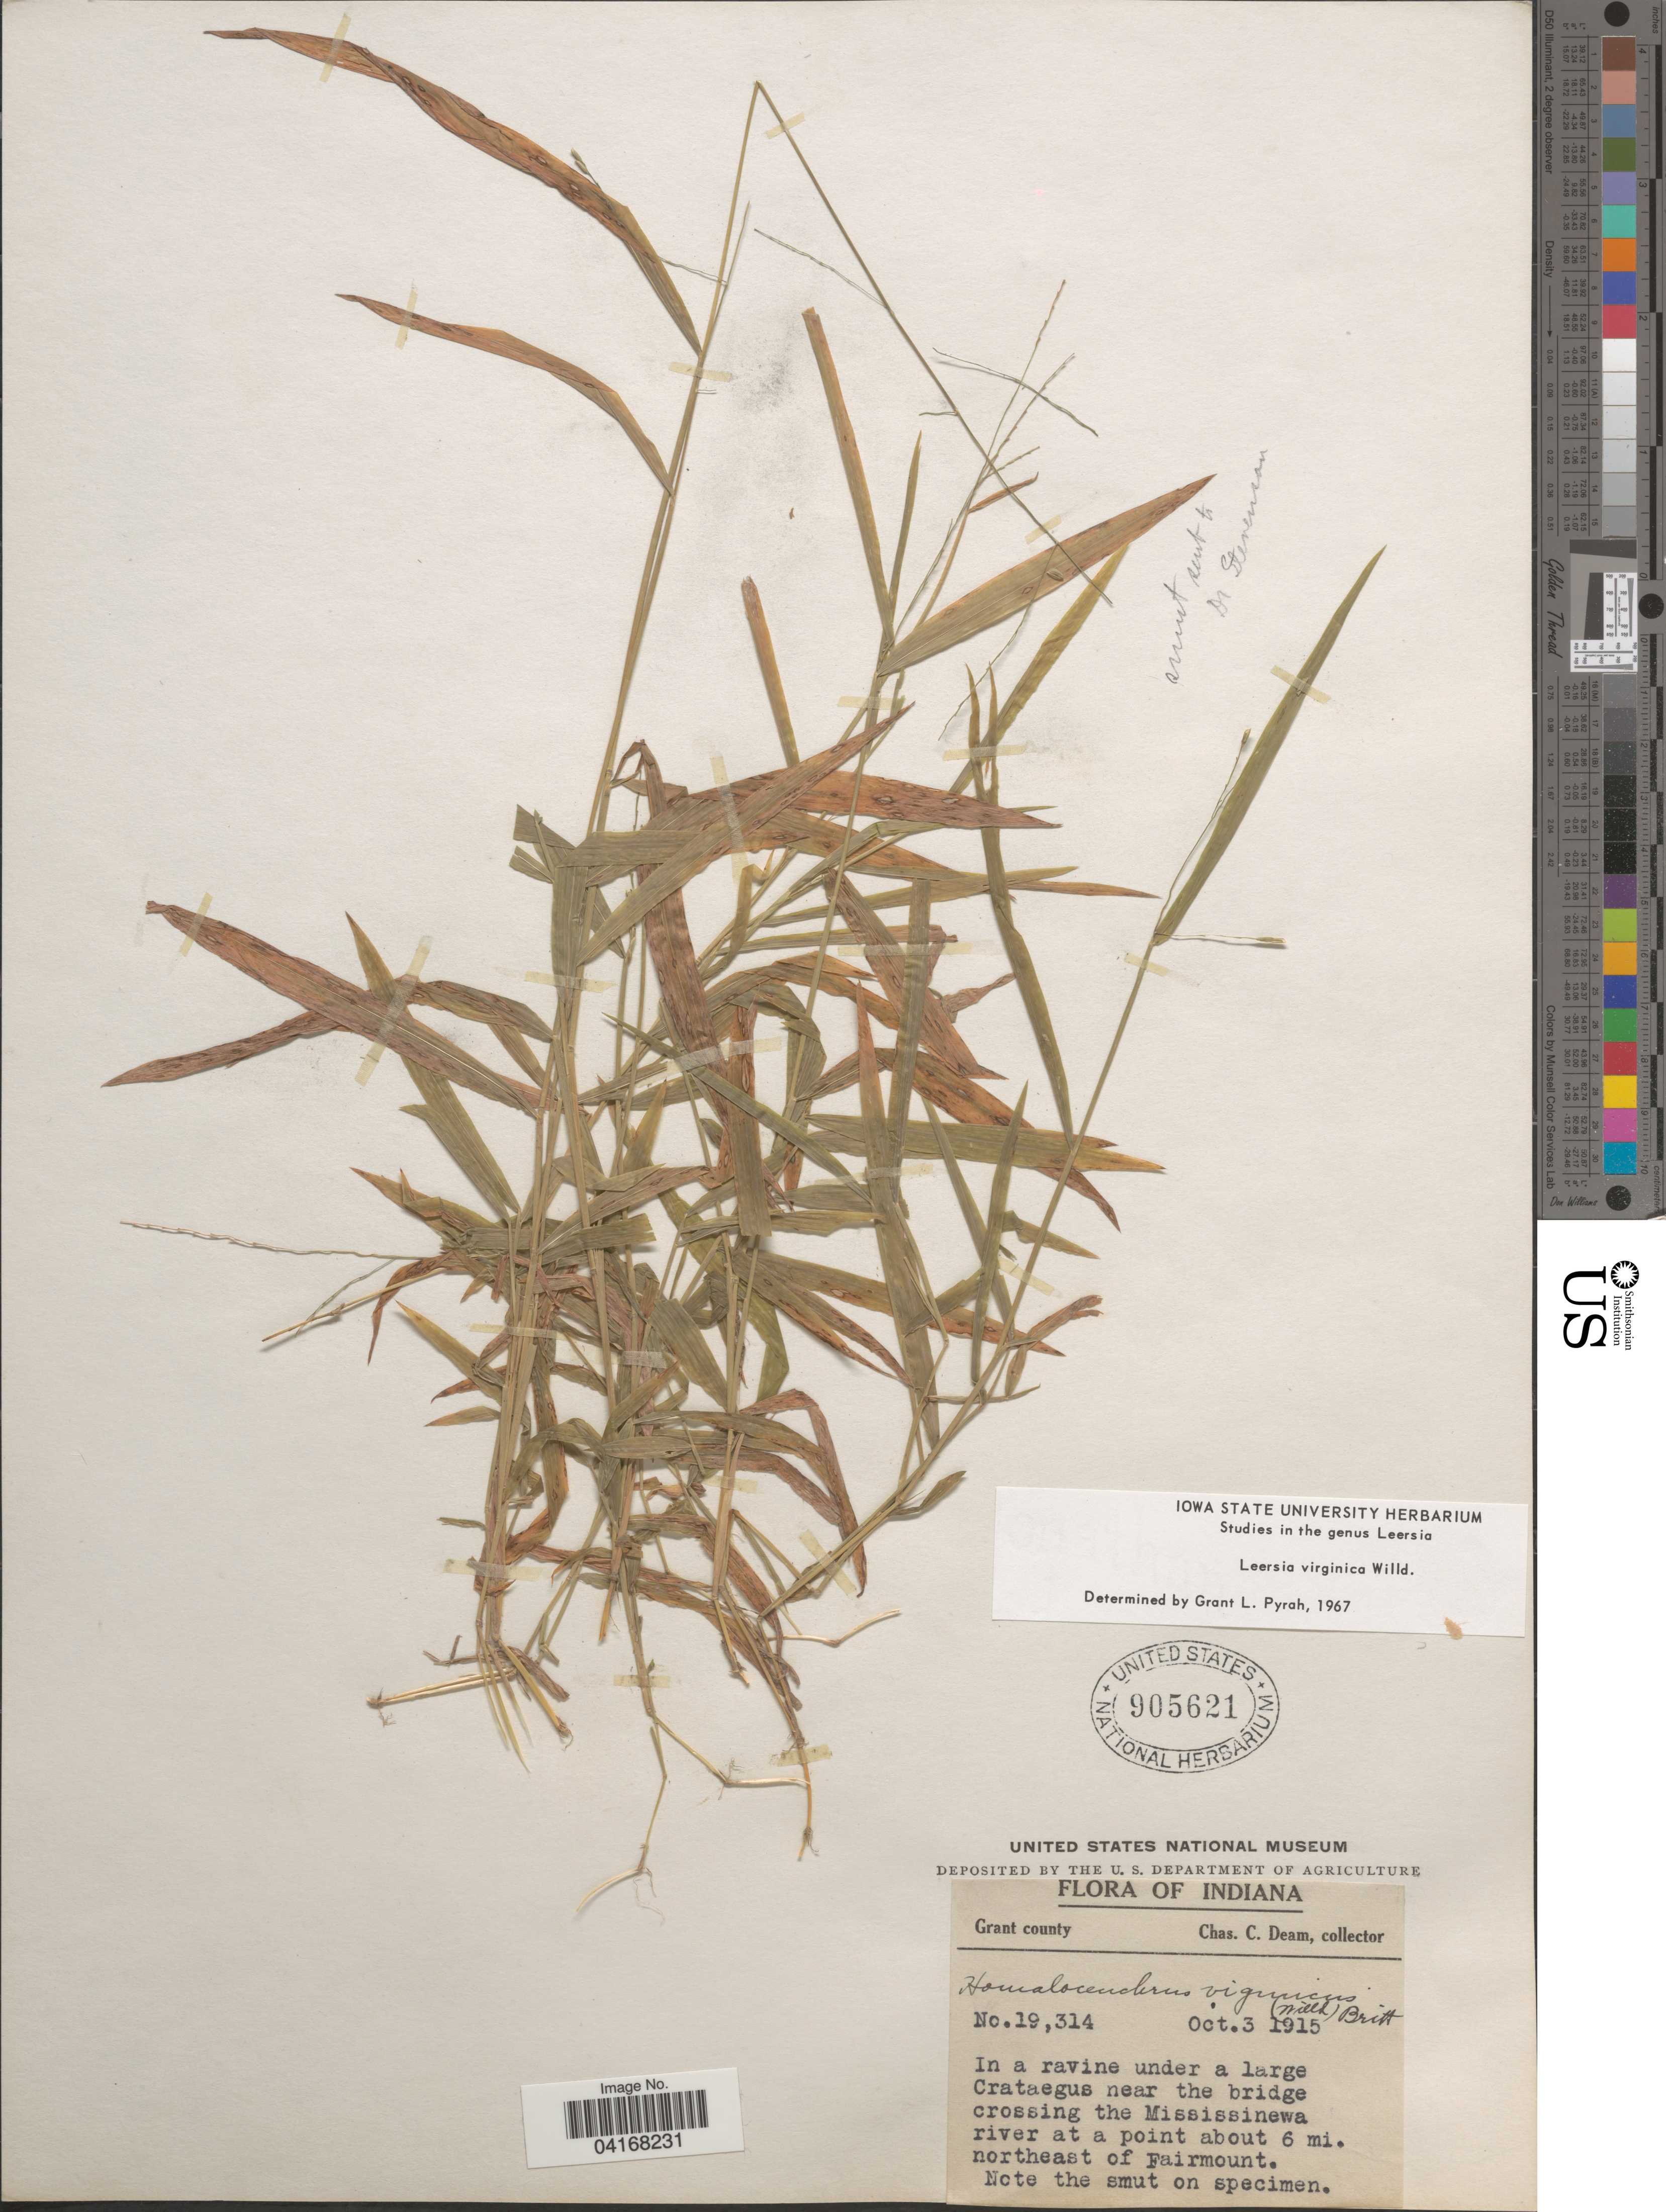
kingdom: Plantae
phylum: Tracheophyta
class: Liliopsida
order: Poales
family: Poaceae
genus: Leersia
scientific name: Leersia virginica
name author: Willd.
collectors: C. C. Deam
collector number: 19314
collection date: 1915-10-03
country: United States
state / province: Indiana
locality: Grant county. Near the bridge crossing the Mississinewa river at a point about 6 mi. northeast of Fairmount.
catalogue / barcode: US 905621